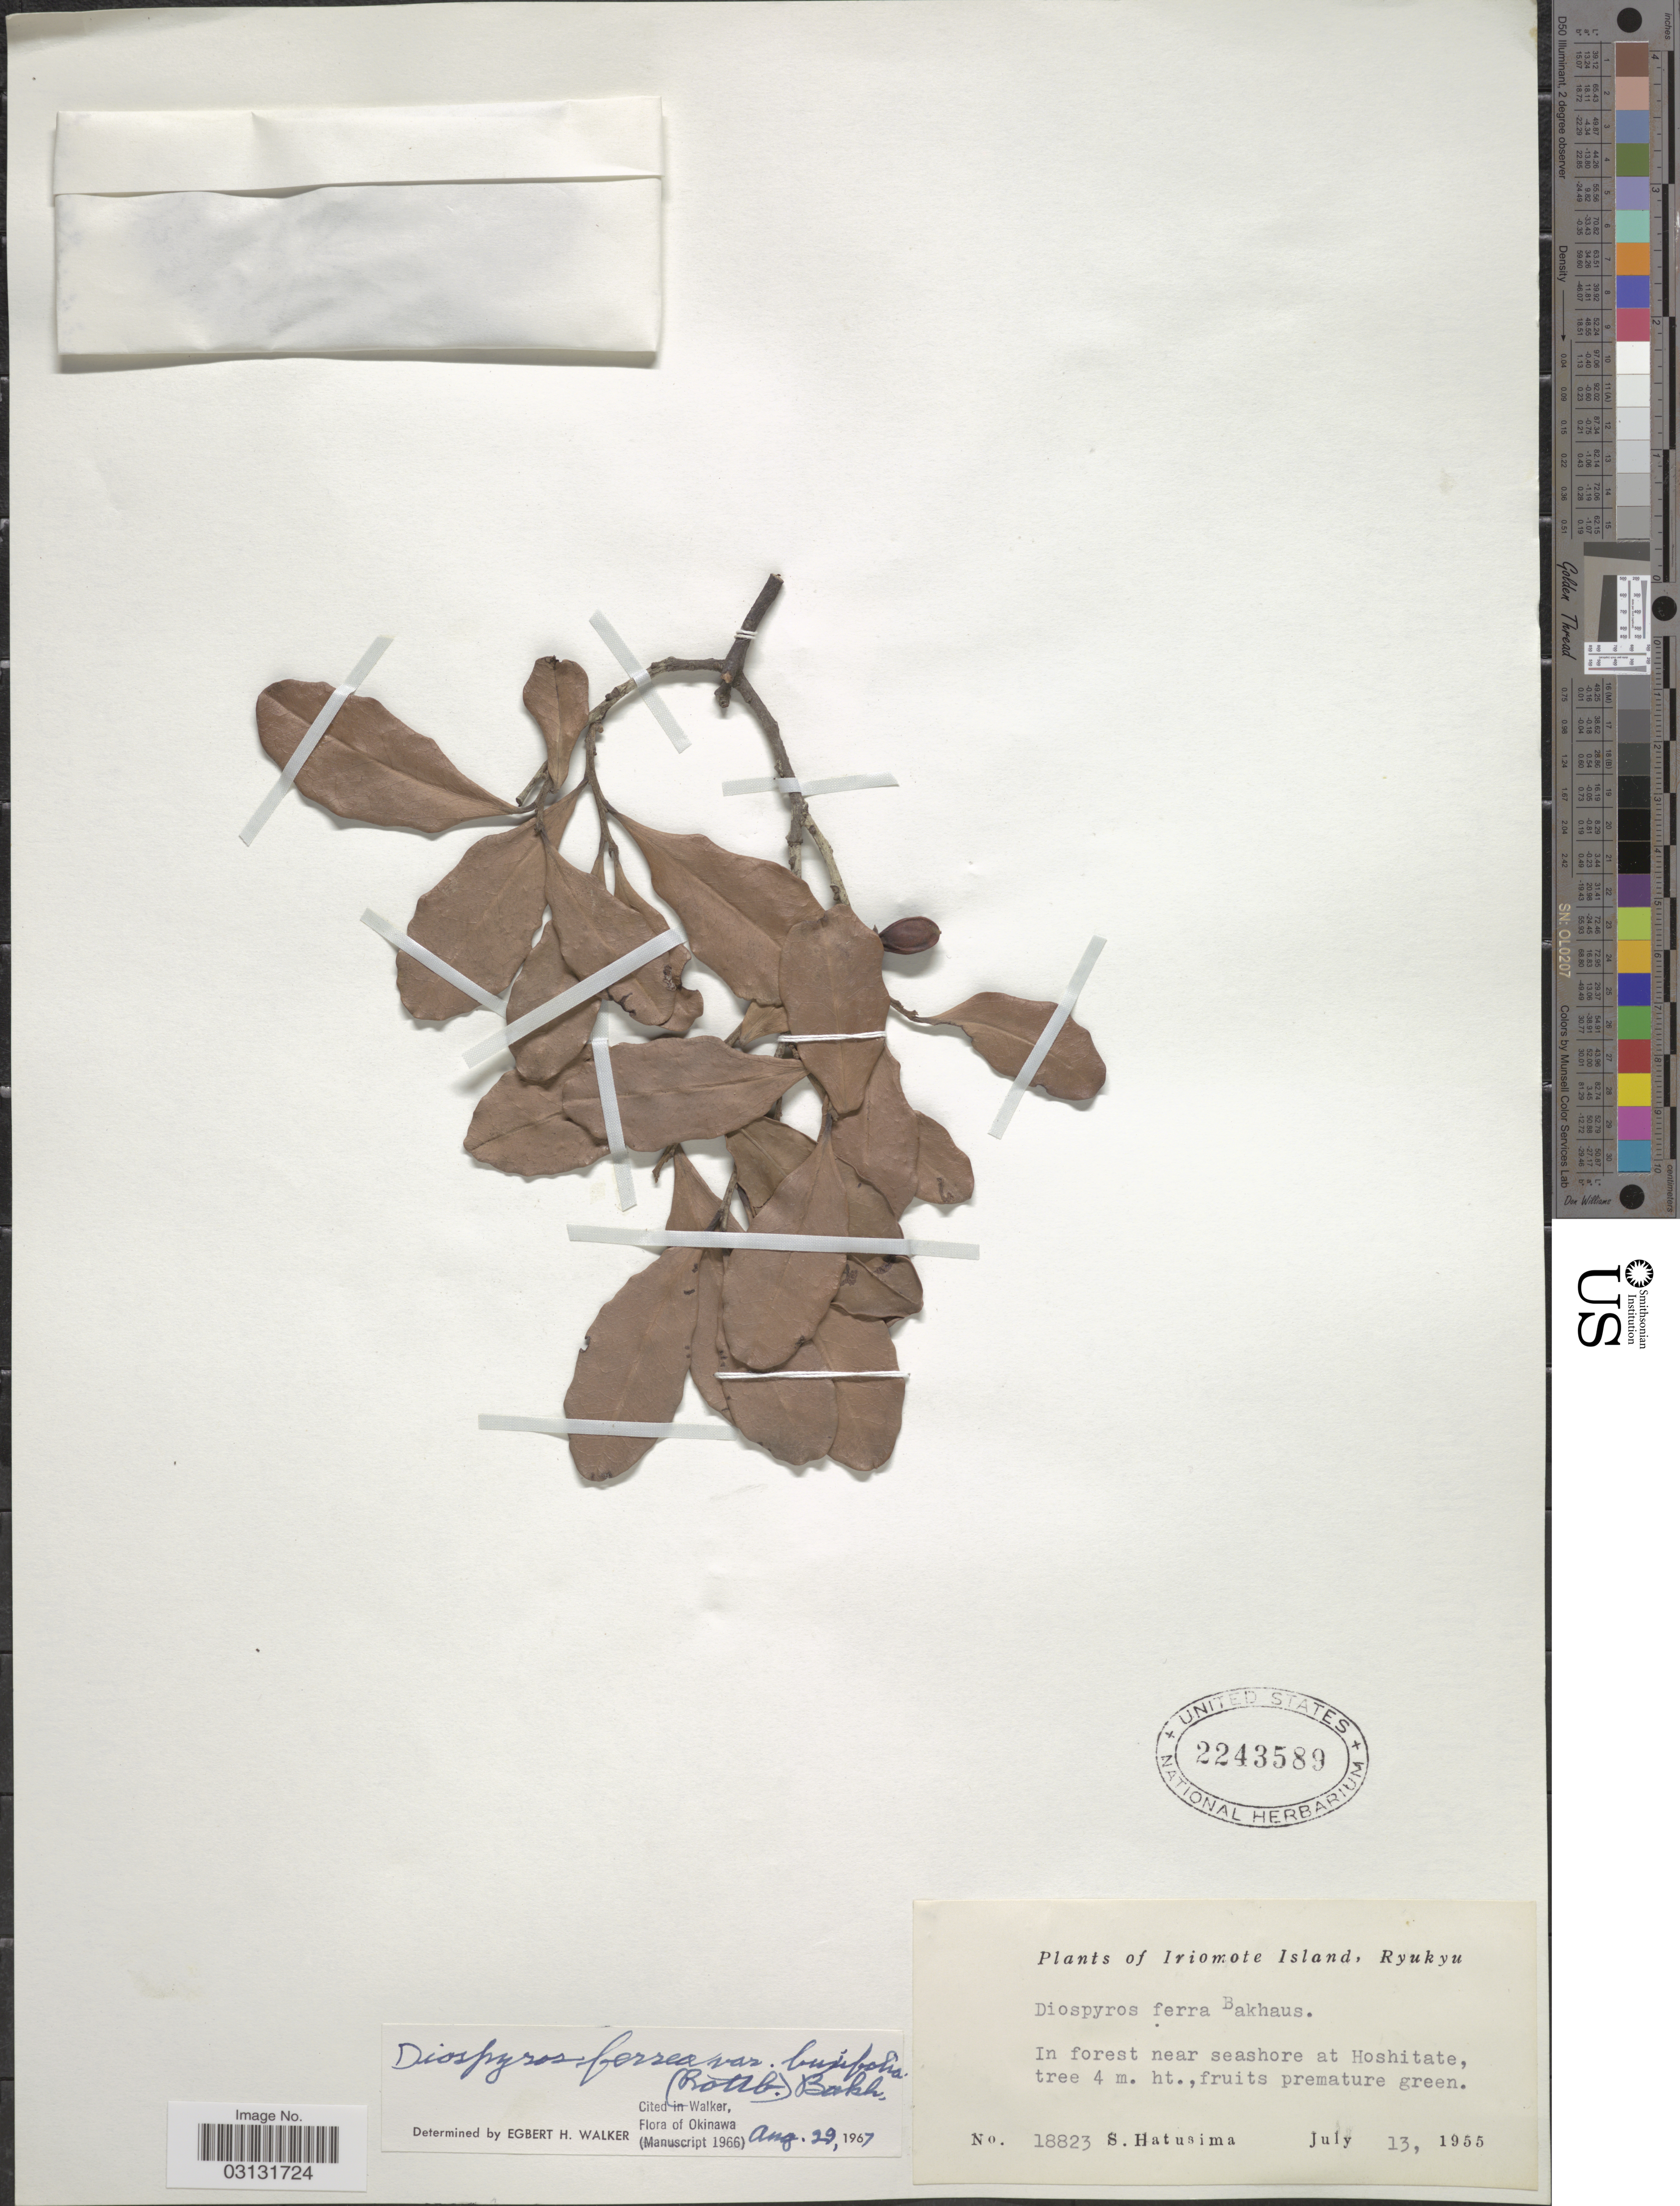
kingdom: Plantae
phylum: Tracheophyta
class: Magnoliopsida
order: Ericales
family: Ebenaceae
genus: Diospyros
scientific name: Diospyros ferrea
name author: (Willd.) Bakh.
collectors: S. Hatusima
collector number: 18823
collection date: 1955-07-13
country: Japan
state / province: Okinawa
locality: Iriomote Island, Ryukyu. In forest near seashore of Hoshitae.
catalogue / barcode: US 2243589